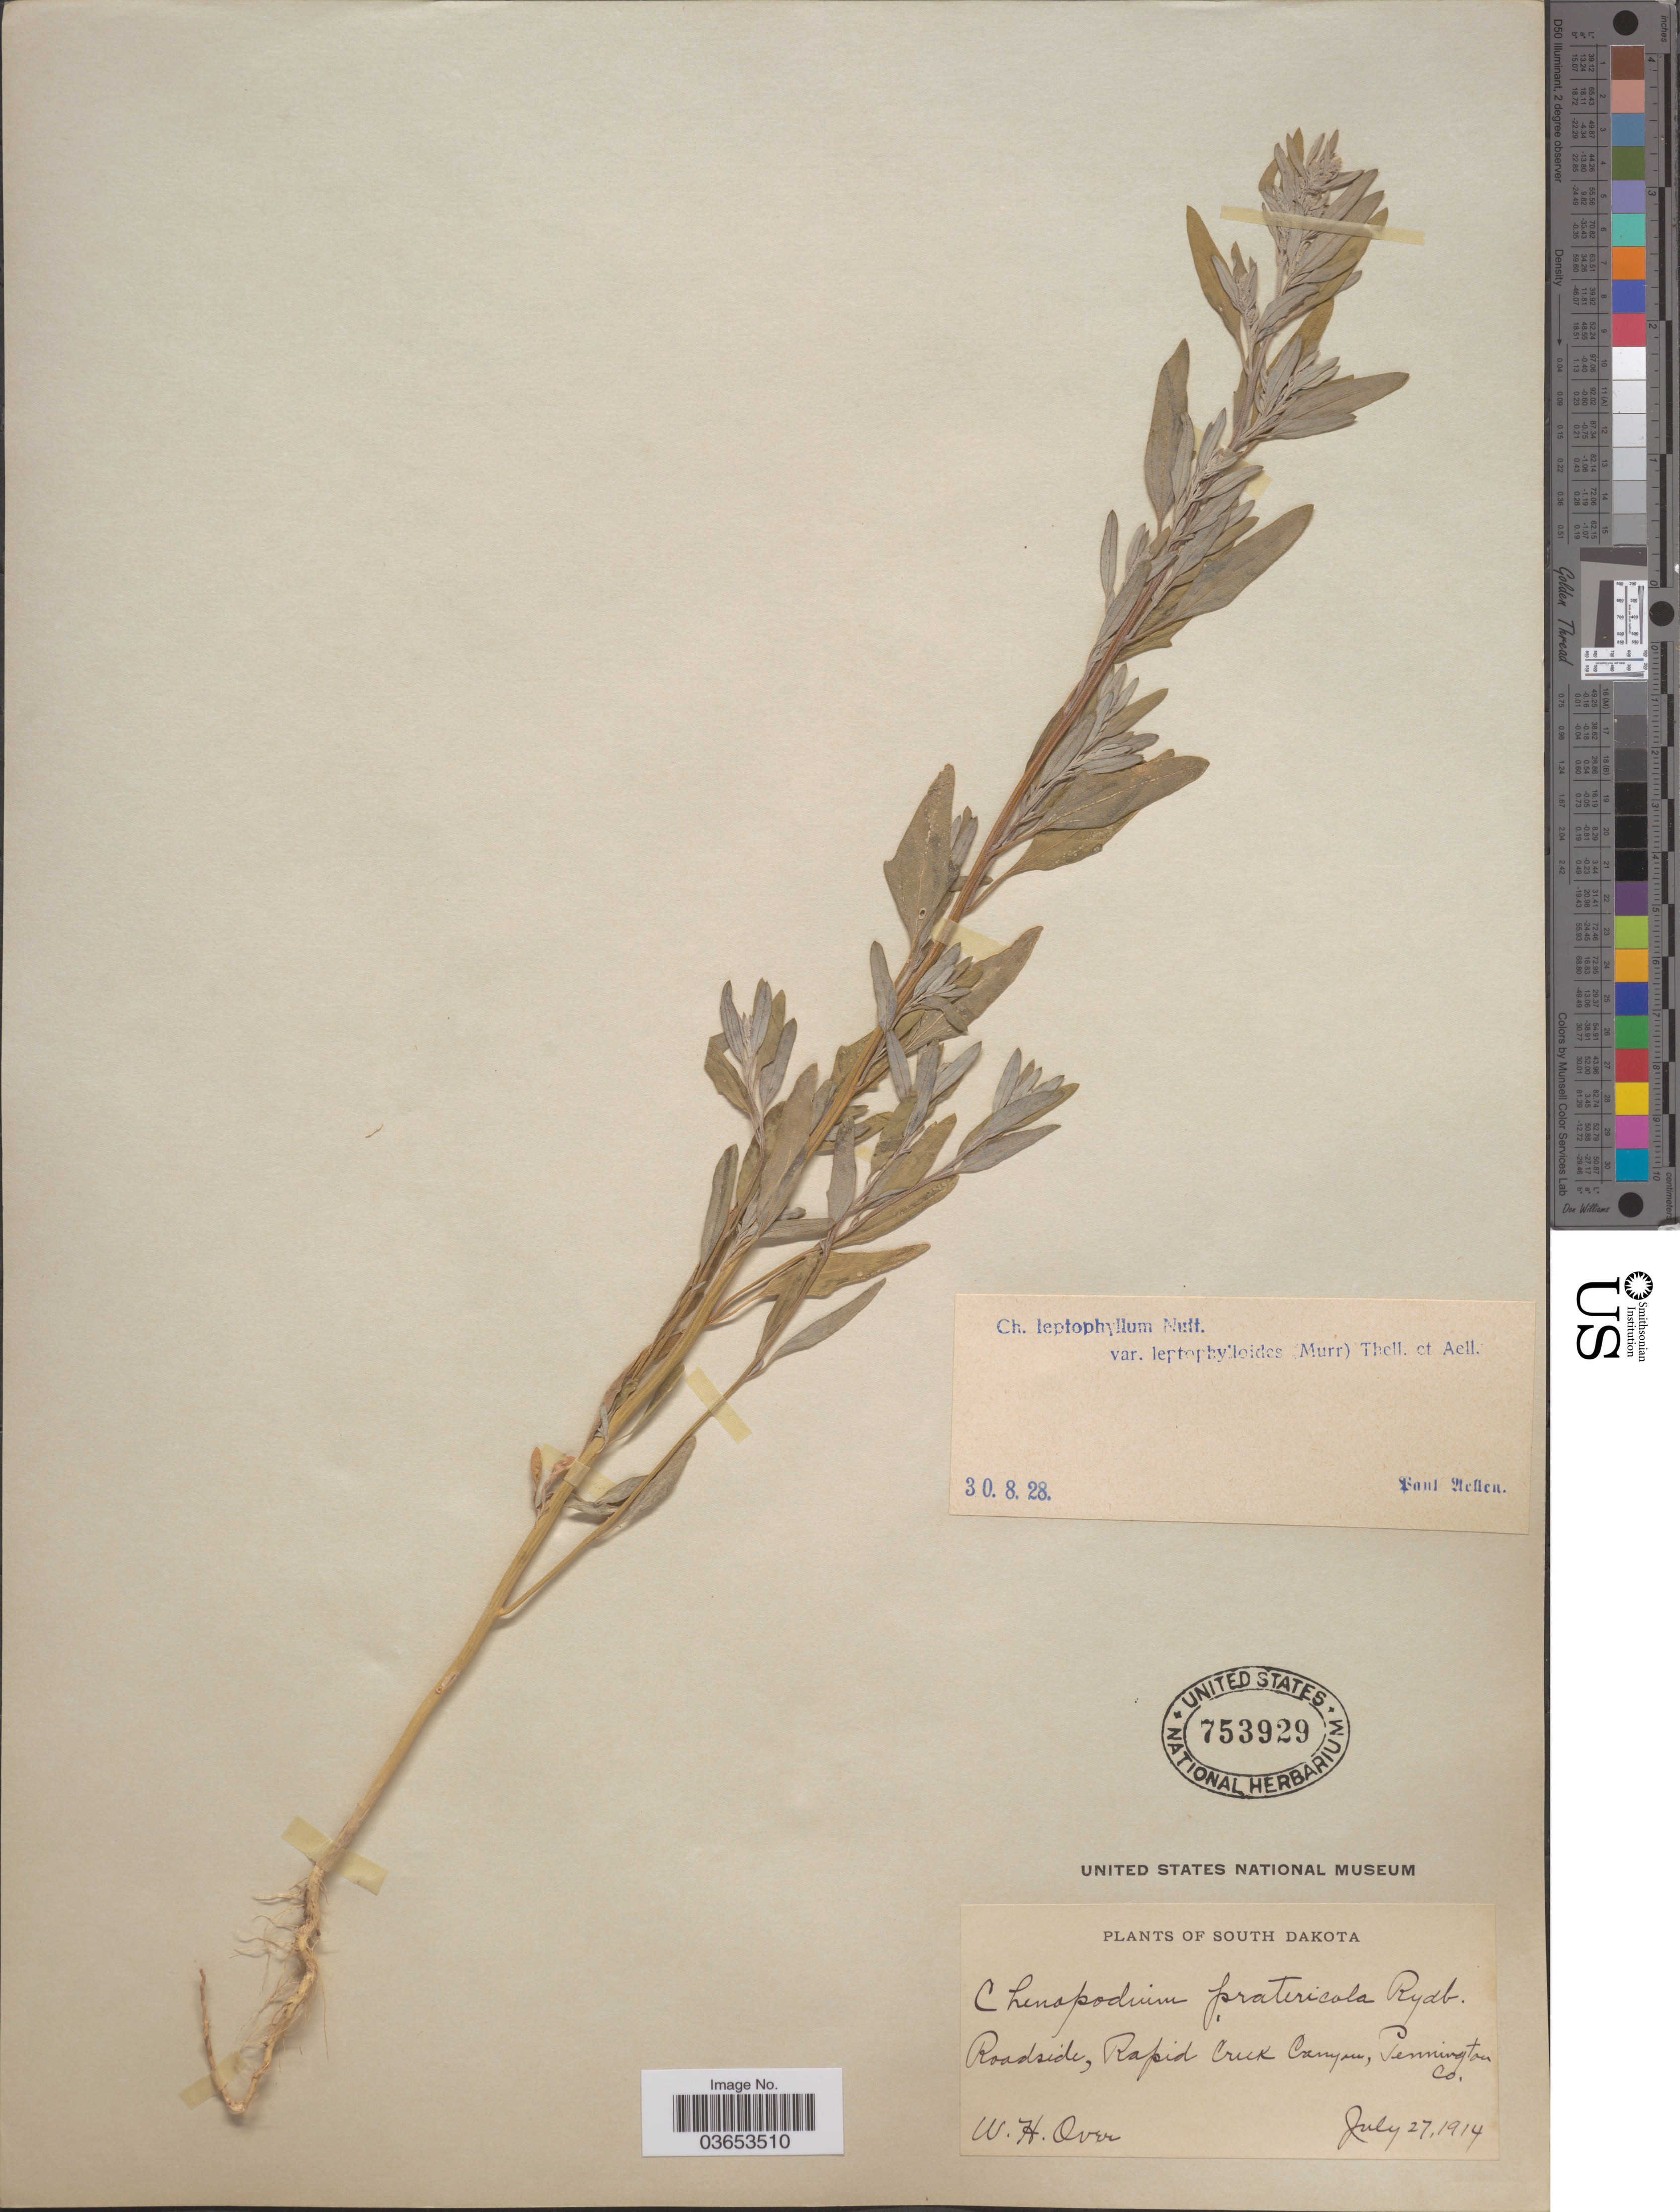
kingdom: Plantae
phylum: Tracheophyta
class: Magnoliopsida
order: Caryophyllales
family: Amaranthaceae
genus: Chenopodium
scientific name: Chenopodium leptophyllum var. leptophylloides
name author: (Murr) Thell. & Aellen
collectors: W. Over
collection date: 1914-07-27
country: United States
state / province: South Dakota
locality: Rapid Creek Canyon, Pennington Co.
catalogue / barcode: US 753929